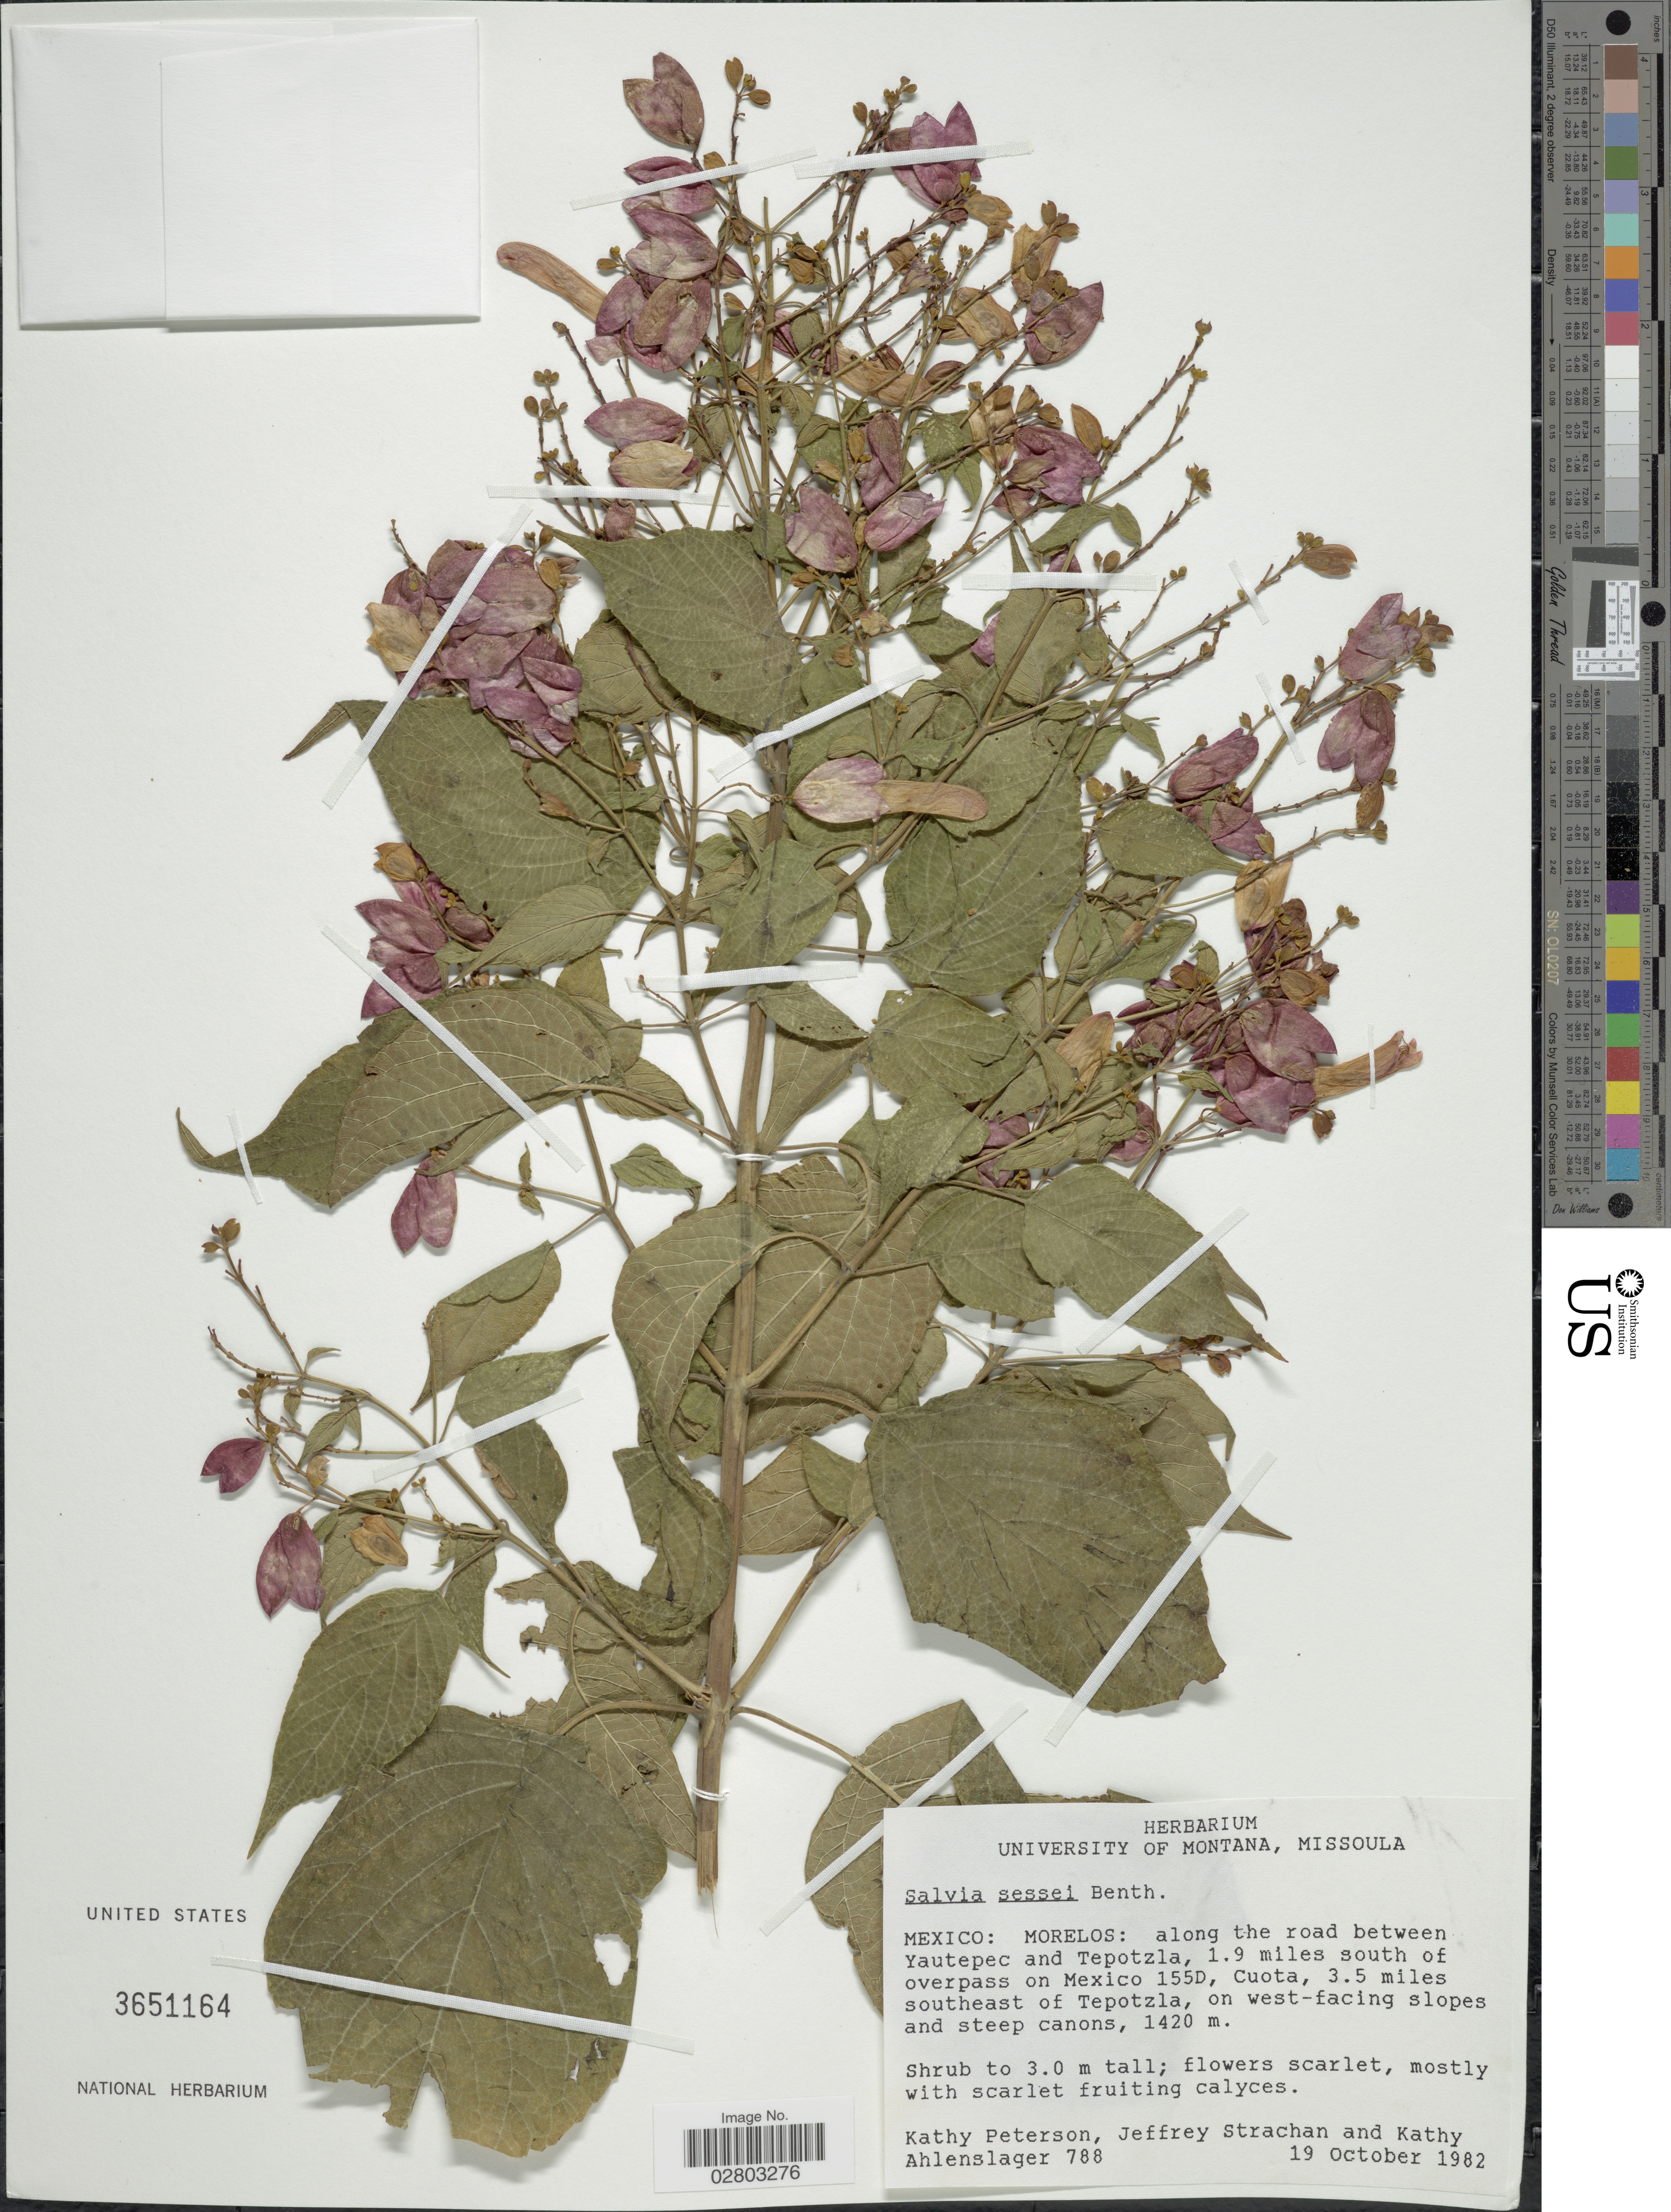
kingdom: Plantae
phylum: Tracheophyta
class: Magnoliopsida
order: Lamiales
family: Lamiaceae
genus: Salvia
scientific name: Salvia sessei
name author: Benth.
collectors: K. Peterson, J. Strachan & K. Ahlenslager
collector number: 788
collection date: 1982-10-19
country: Mexico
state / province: Morelos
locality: Along the road between Yautepec and Tepotzla, 1.9 miles south of overpass on Mexico 155D, Cuota, 3.5 miles southeast of Tepotzla, on west-facing slopes and steep canons.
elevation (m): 1420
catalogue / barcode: US 3651164